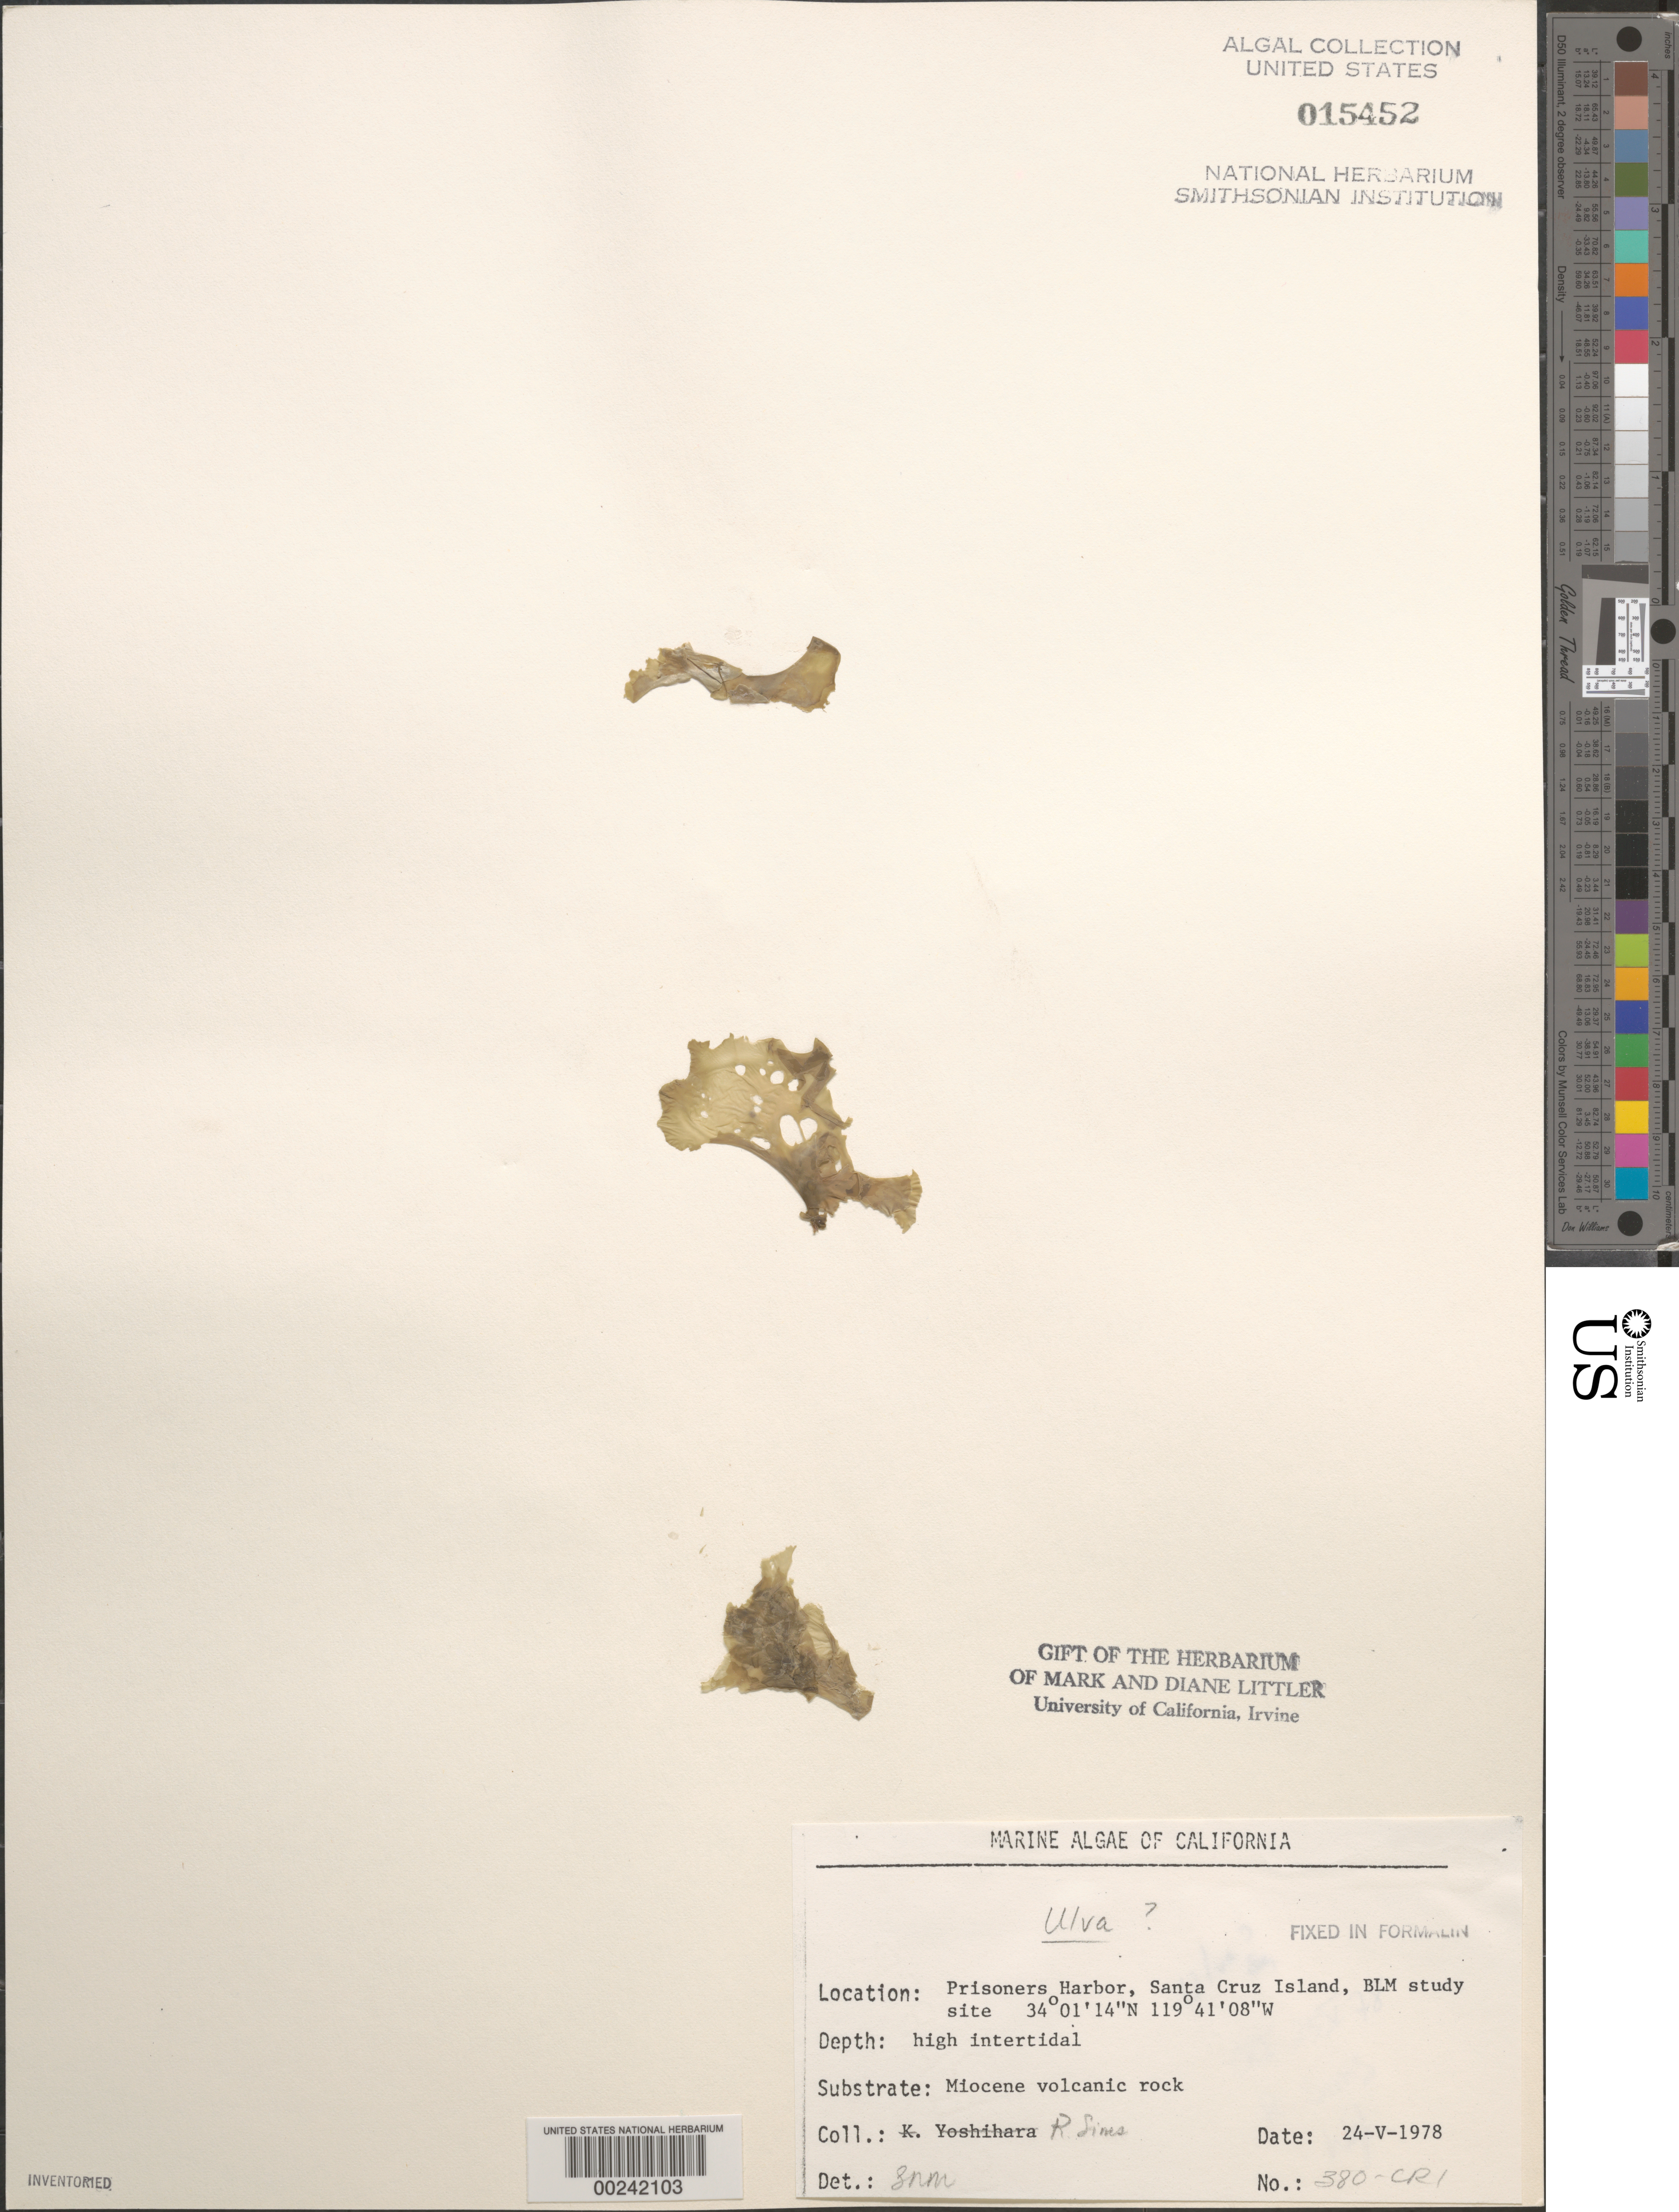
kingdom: Plantae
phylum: Chlorophyta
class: Ulvophyceae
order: Ulvales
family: Ulvaceae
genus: Ulva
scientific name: Ulva sp.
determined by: Murray, S. N.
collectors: R. H. Sims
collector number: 380-cri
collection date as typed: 24 May 1978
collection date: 1978-05-24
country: United States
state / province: California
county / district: Santa Barbara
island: Santa Cruz Island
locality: Prisoners Harbor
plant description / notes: BLM-SOCALBIGHT Rocky Intertidal Survey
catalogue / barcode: US 15452